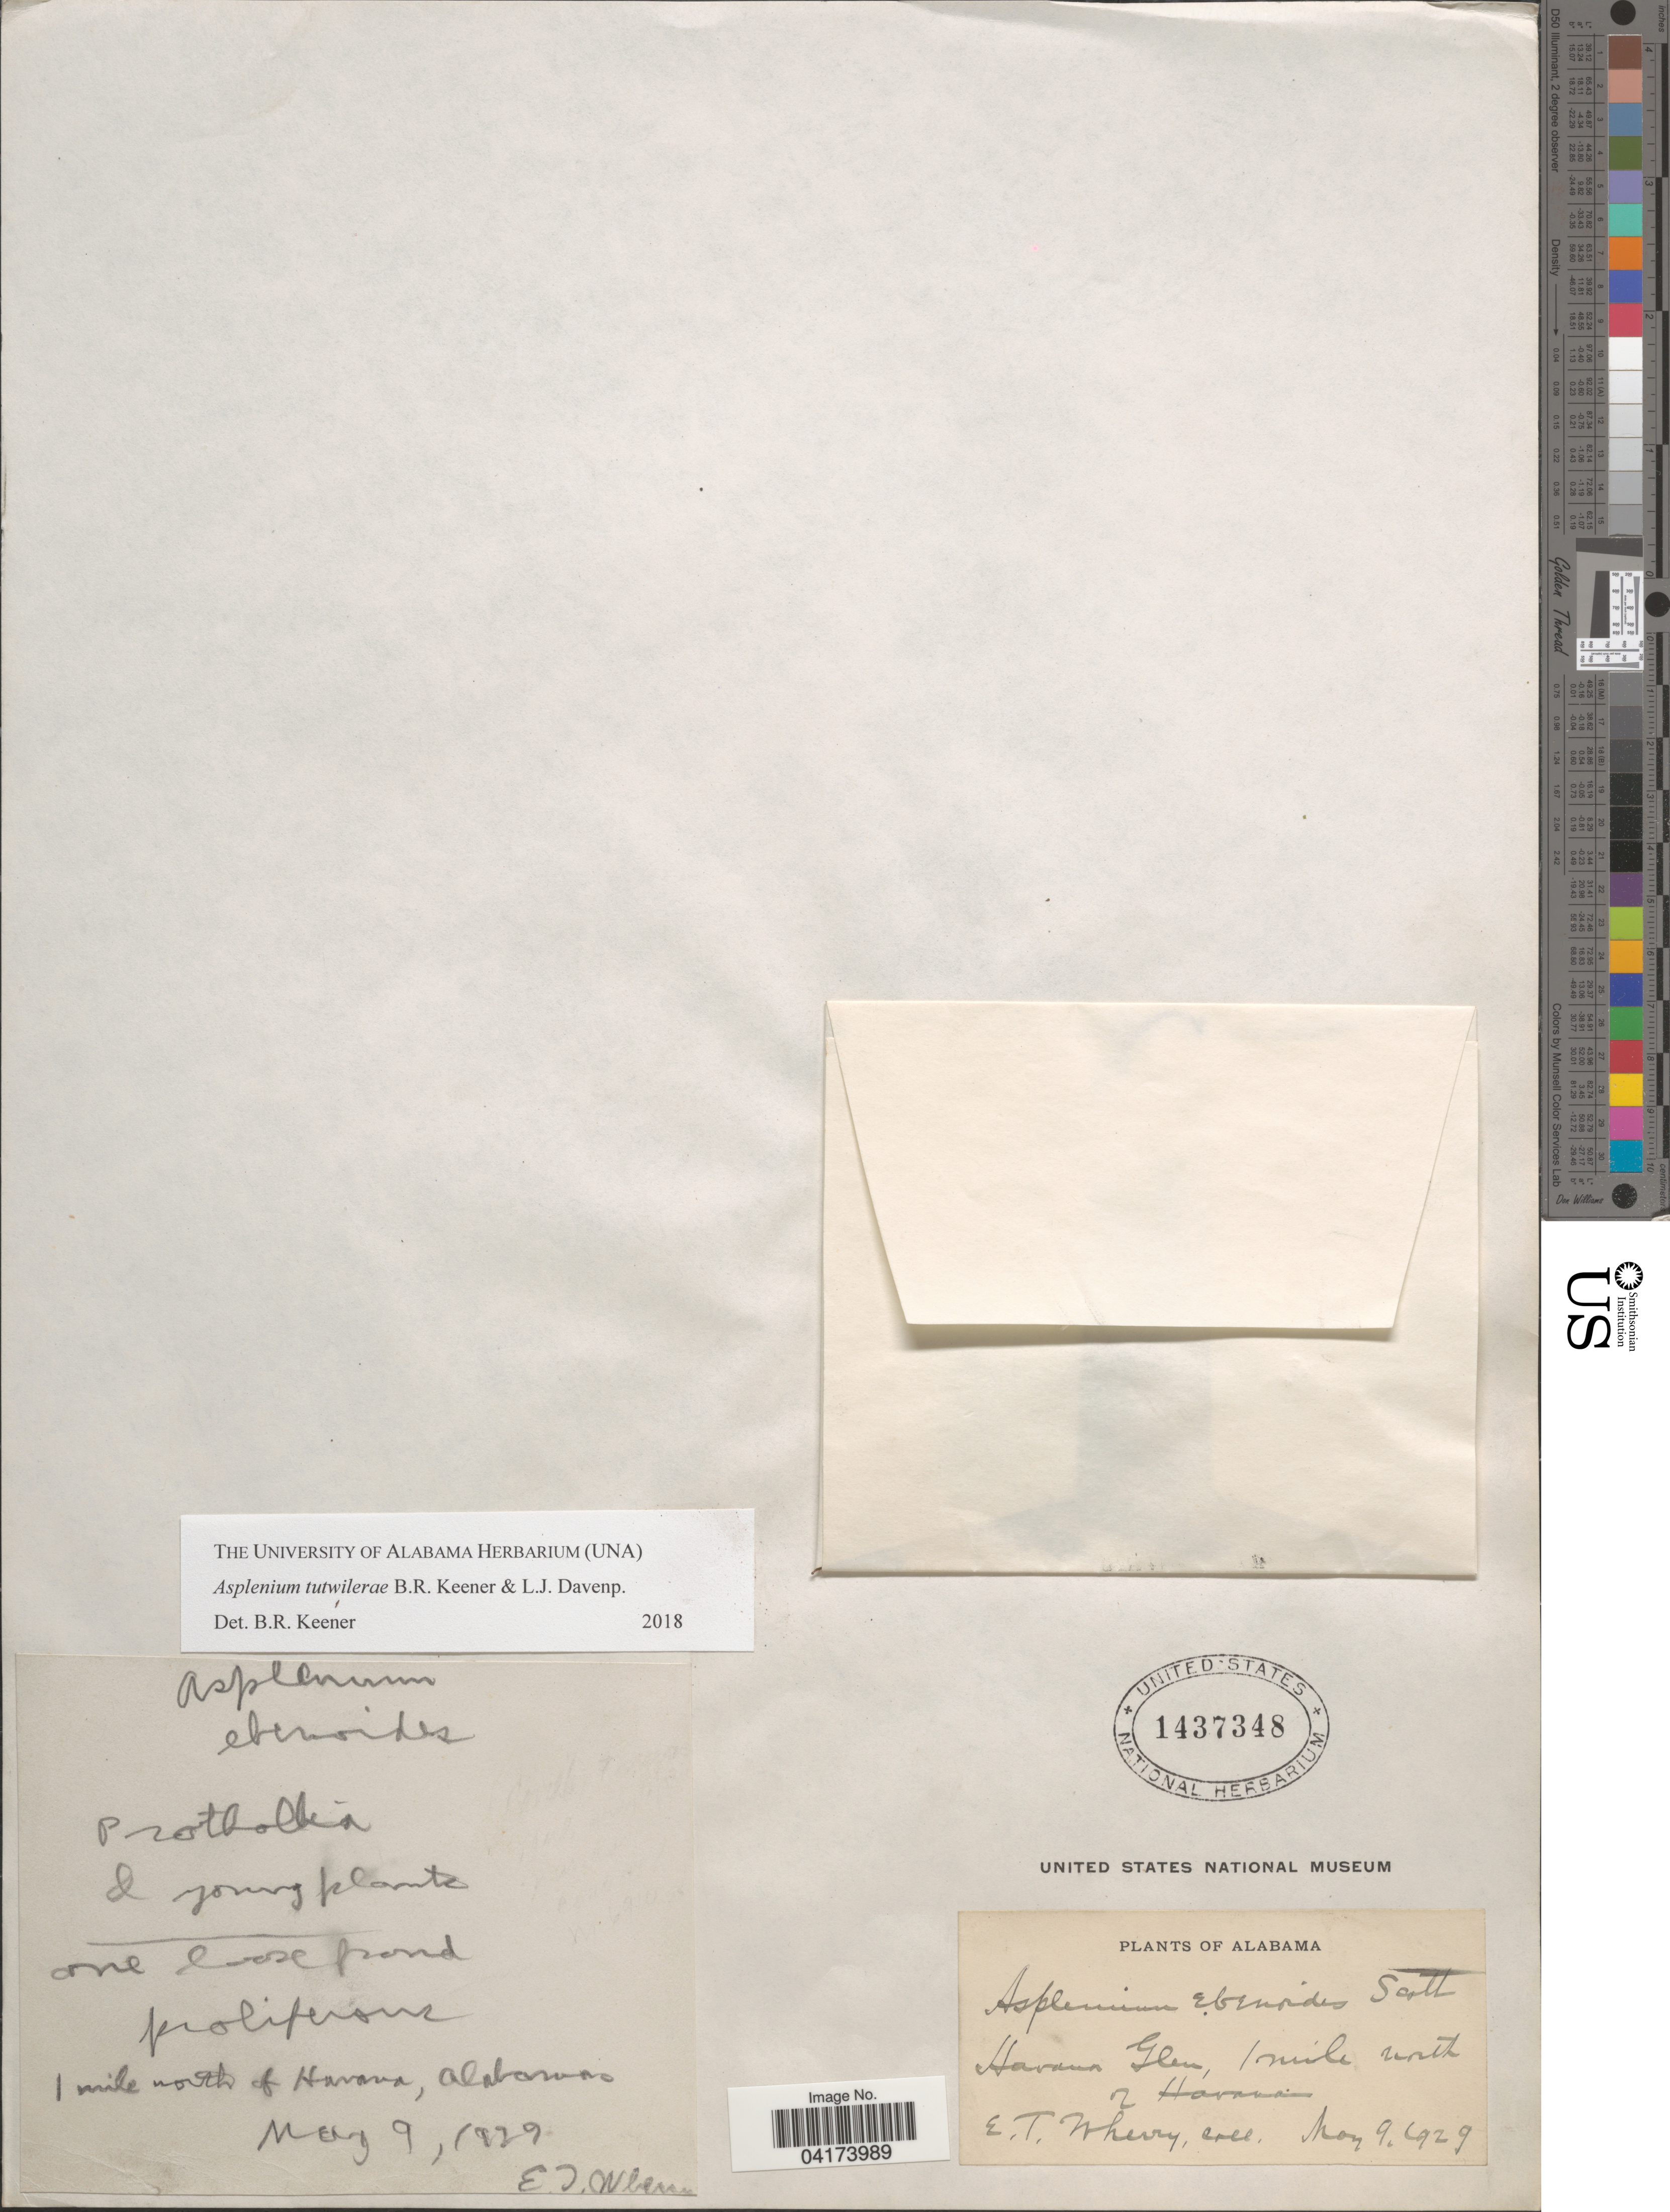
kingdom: Plantae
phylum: Tracheophyta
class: Polypodiopsida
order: Polypodiales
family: Aspleniaceae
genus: Asplenium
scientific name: Asplenium tutwilerae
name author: B.R. Keener & L.J. Davenp.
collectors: E. T. Wherry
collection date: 1929-05-09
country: United States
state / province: Alabama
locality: Havana Glen, 1 mile north of Havana.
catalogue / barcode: US 1437348